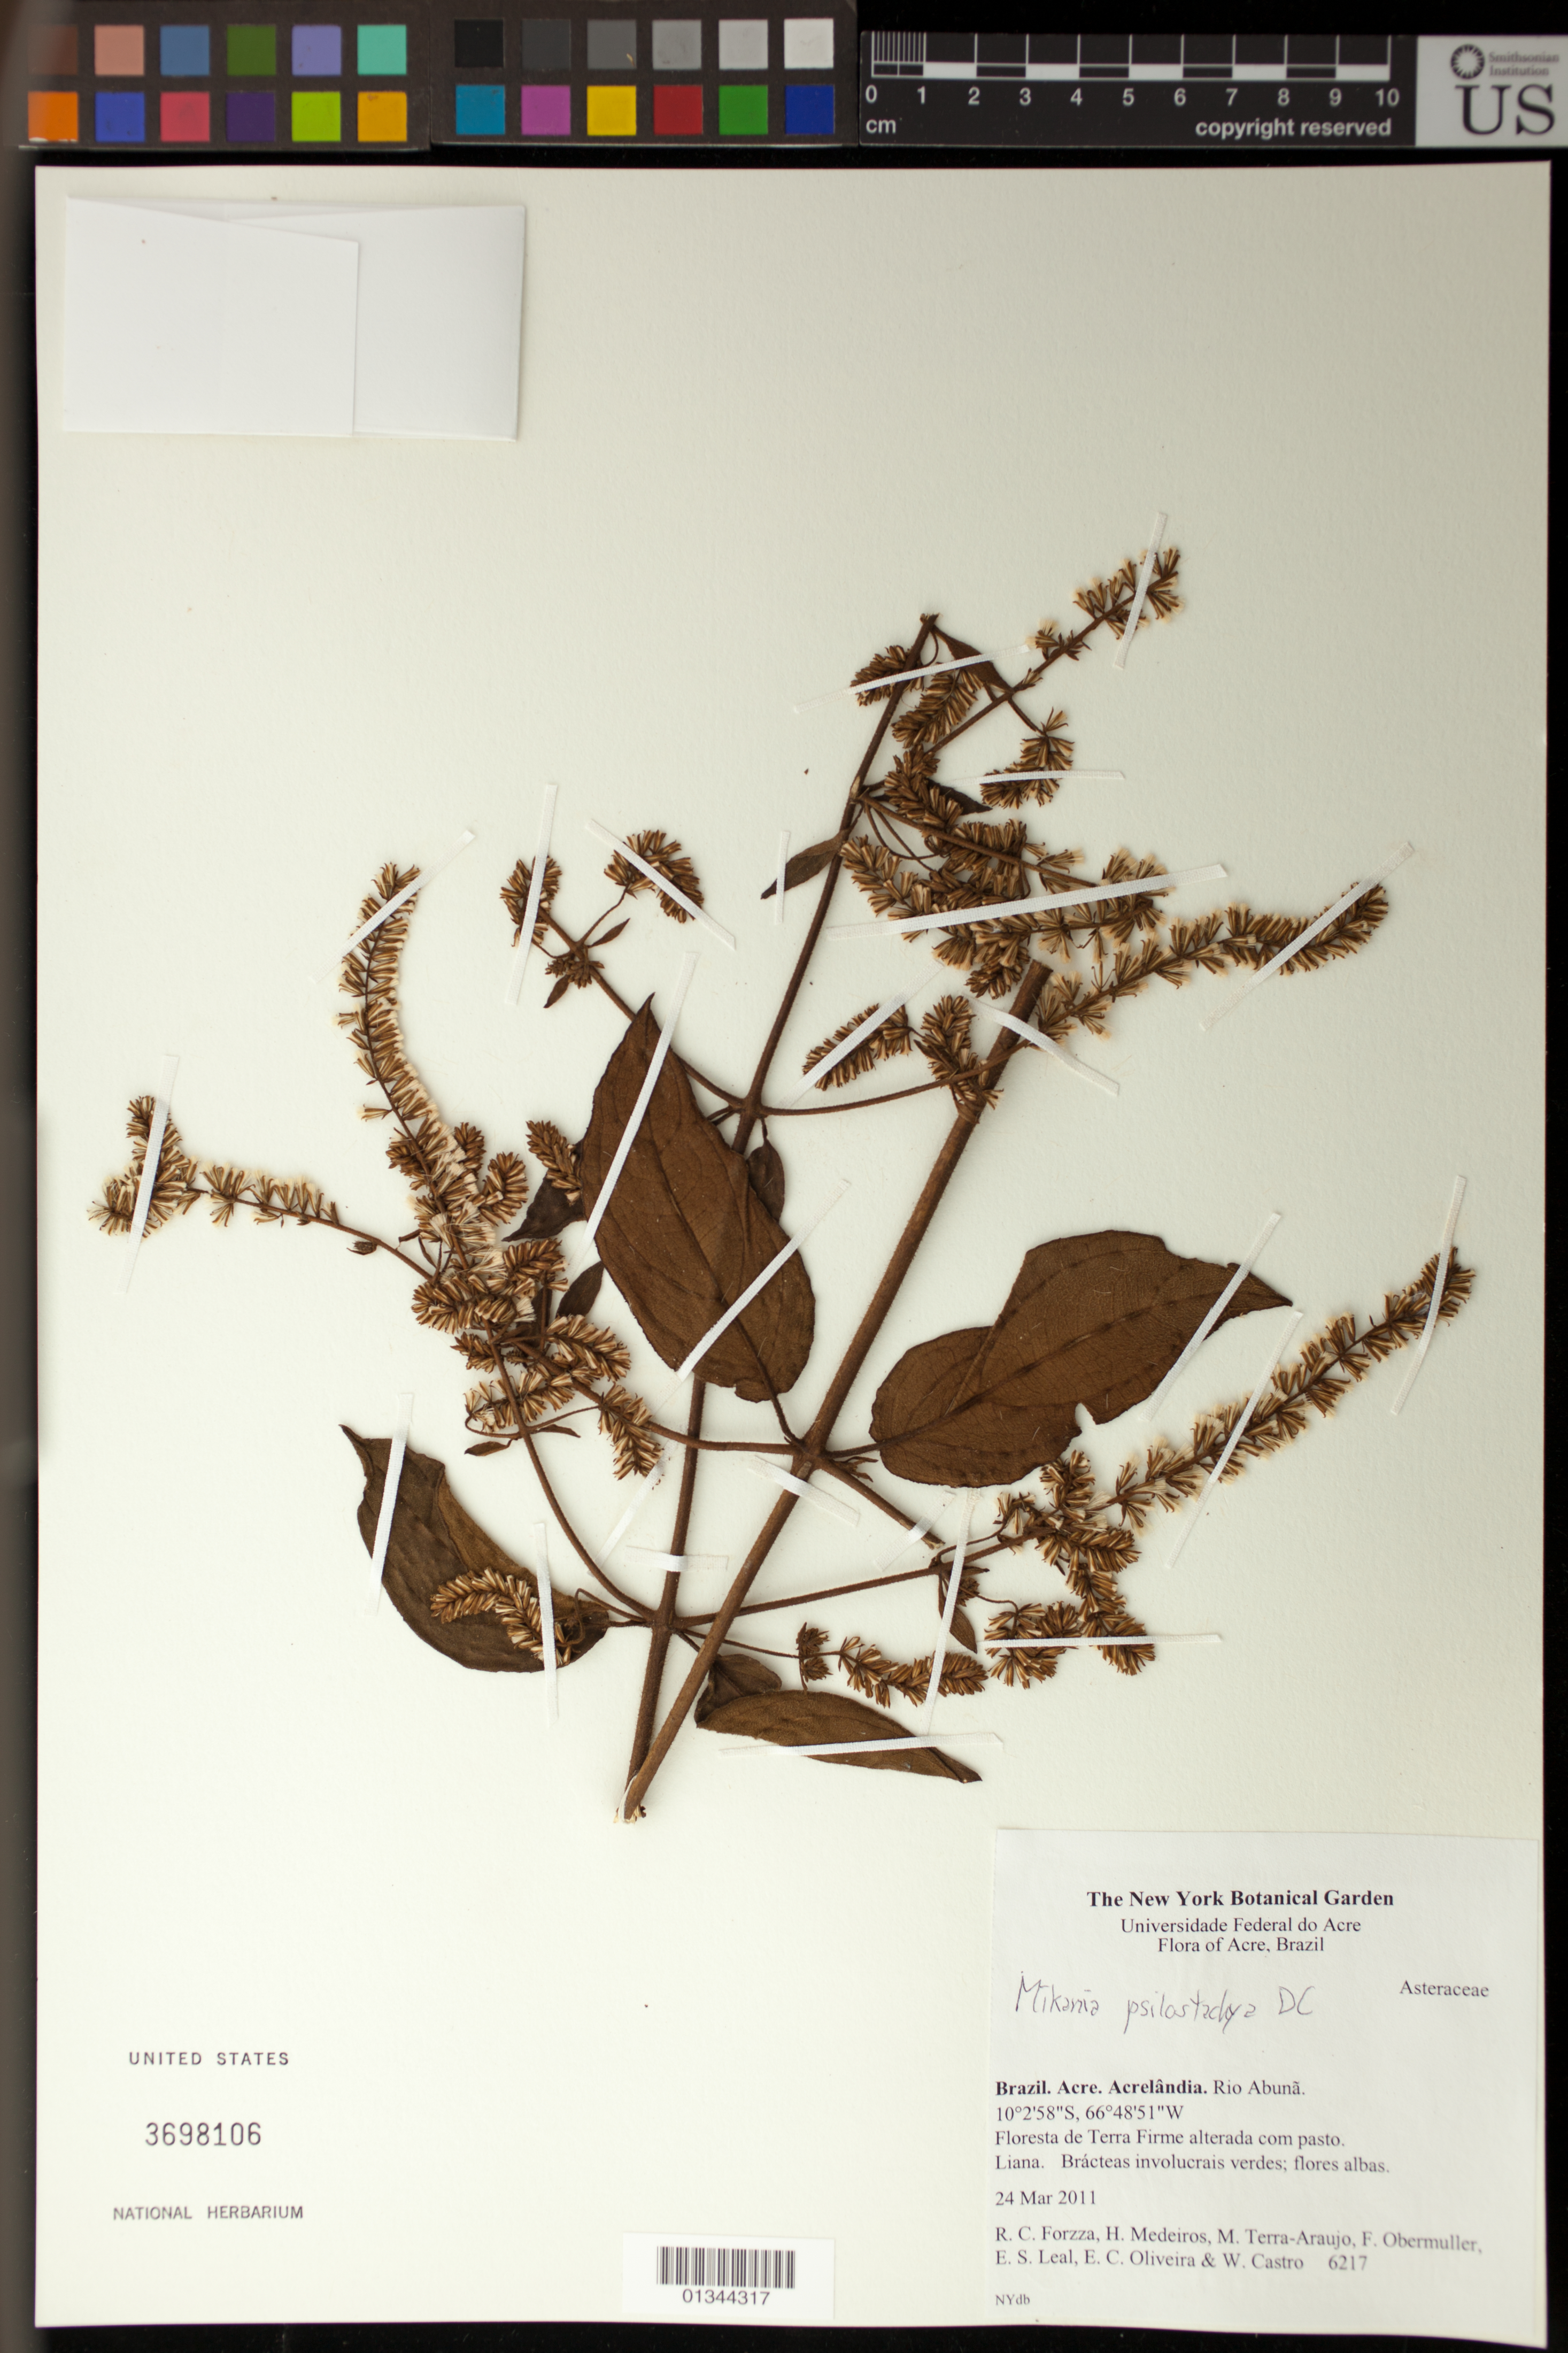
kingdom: Plantae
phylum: Tracheophyta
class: Magnoliopsida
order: Asterales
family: Asteraceae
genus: Mikania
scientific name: Mikania psilostachya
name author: DC.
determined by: Robinson, Harold E., (US)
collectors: R. C. Forzza, H. Medeiros, M. Terra-Araujo, F. A. Obermuller, E.S. Leal, E. Oliveira & W. Castro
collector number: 6217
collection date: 2011-03-24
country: Brazil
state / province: Acre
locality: Acrelândia, Rio Abuña.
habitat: Floresta de Terra Firme alterada com pasto.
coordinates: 10 02 58 S, 66 48 51 W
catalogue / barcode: US 3698106